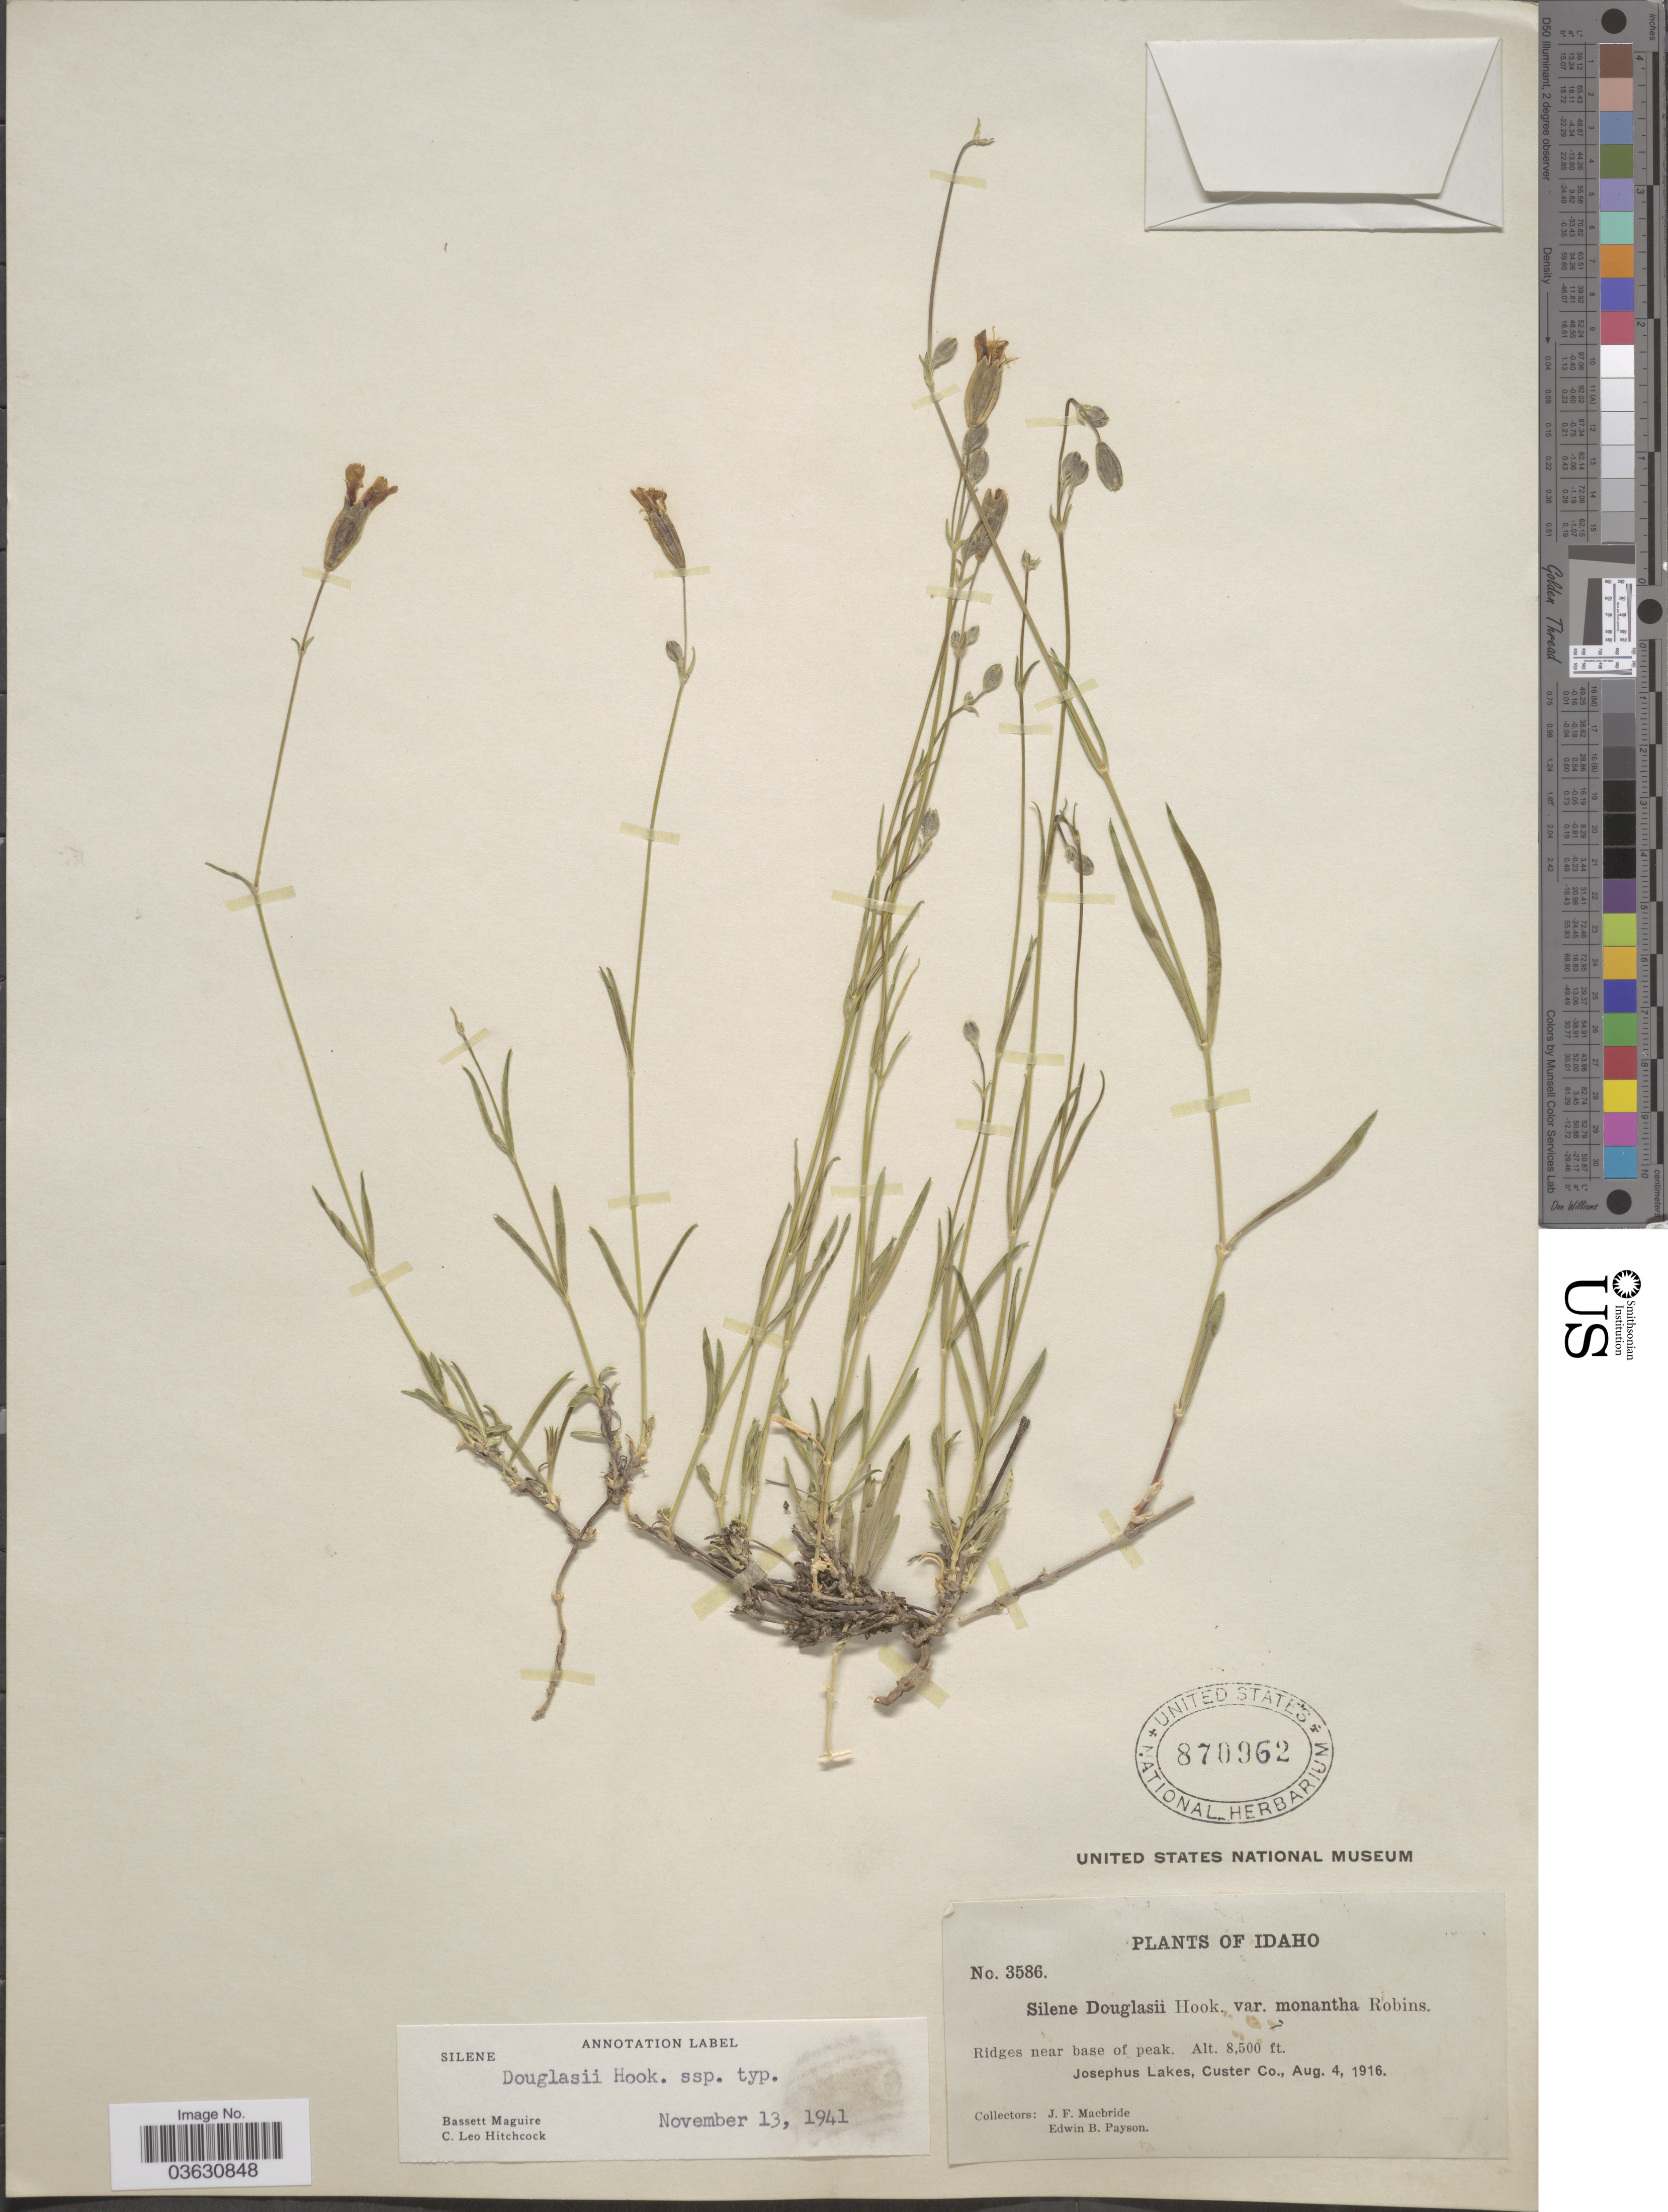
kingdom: Plantae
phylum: Tracheophyta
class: Magnoliopsida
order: Caryophyllales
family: Caryophyllaceae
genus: Silene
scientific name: Silene douglasii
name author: Hook.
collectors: J. F. Macbride & E. B. Payson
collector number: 3586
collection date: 1916-08-04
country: United States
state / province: Idaho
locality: Ridges near base of peak. Josephus Lakes, Custer Co.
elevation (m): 2591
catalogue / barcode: US 780962